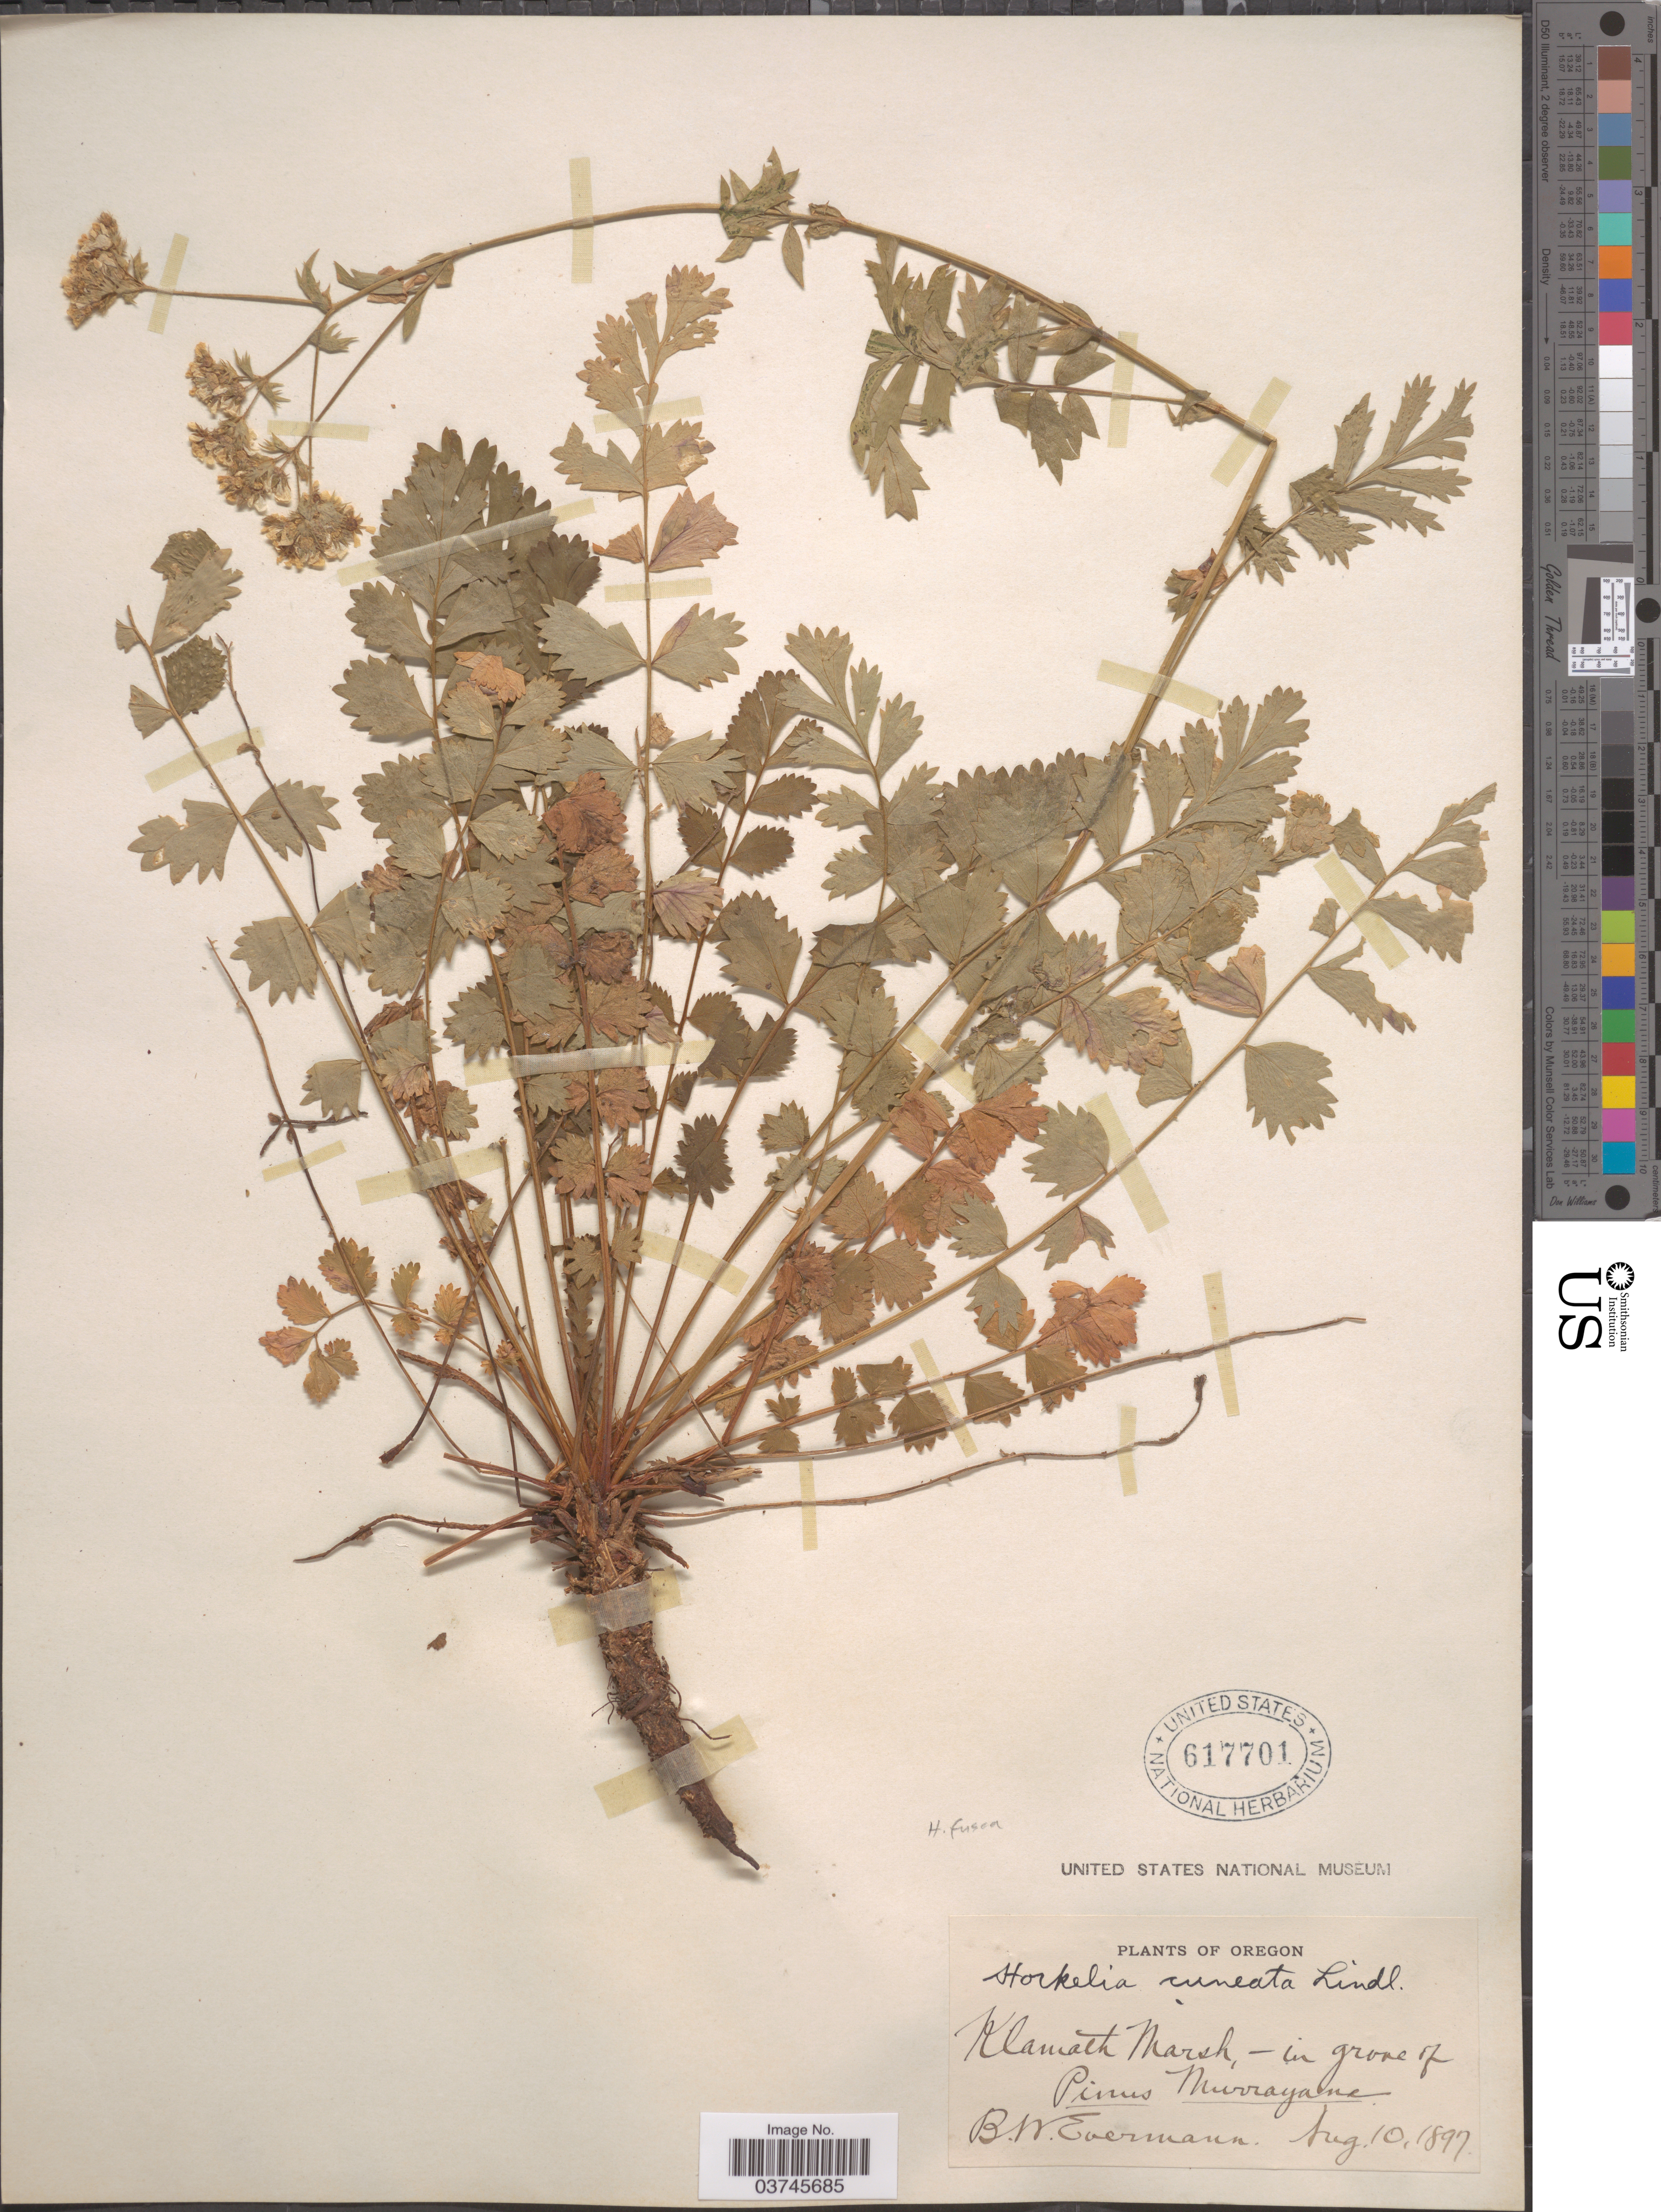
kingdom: Plantae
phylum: Tracheophyta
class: Magnoliopsida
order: Rosales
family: Rosaceae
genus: Potentilla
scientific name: Potentilla douglasii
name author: Greene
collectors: B. W. Evermann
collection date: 1897-08-10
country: United States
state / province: Oregon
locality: Klamath Marsh, - in grove of Pinus Murrayana.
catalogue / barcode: US 617701